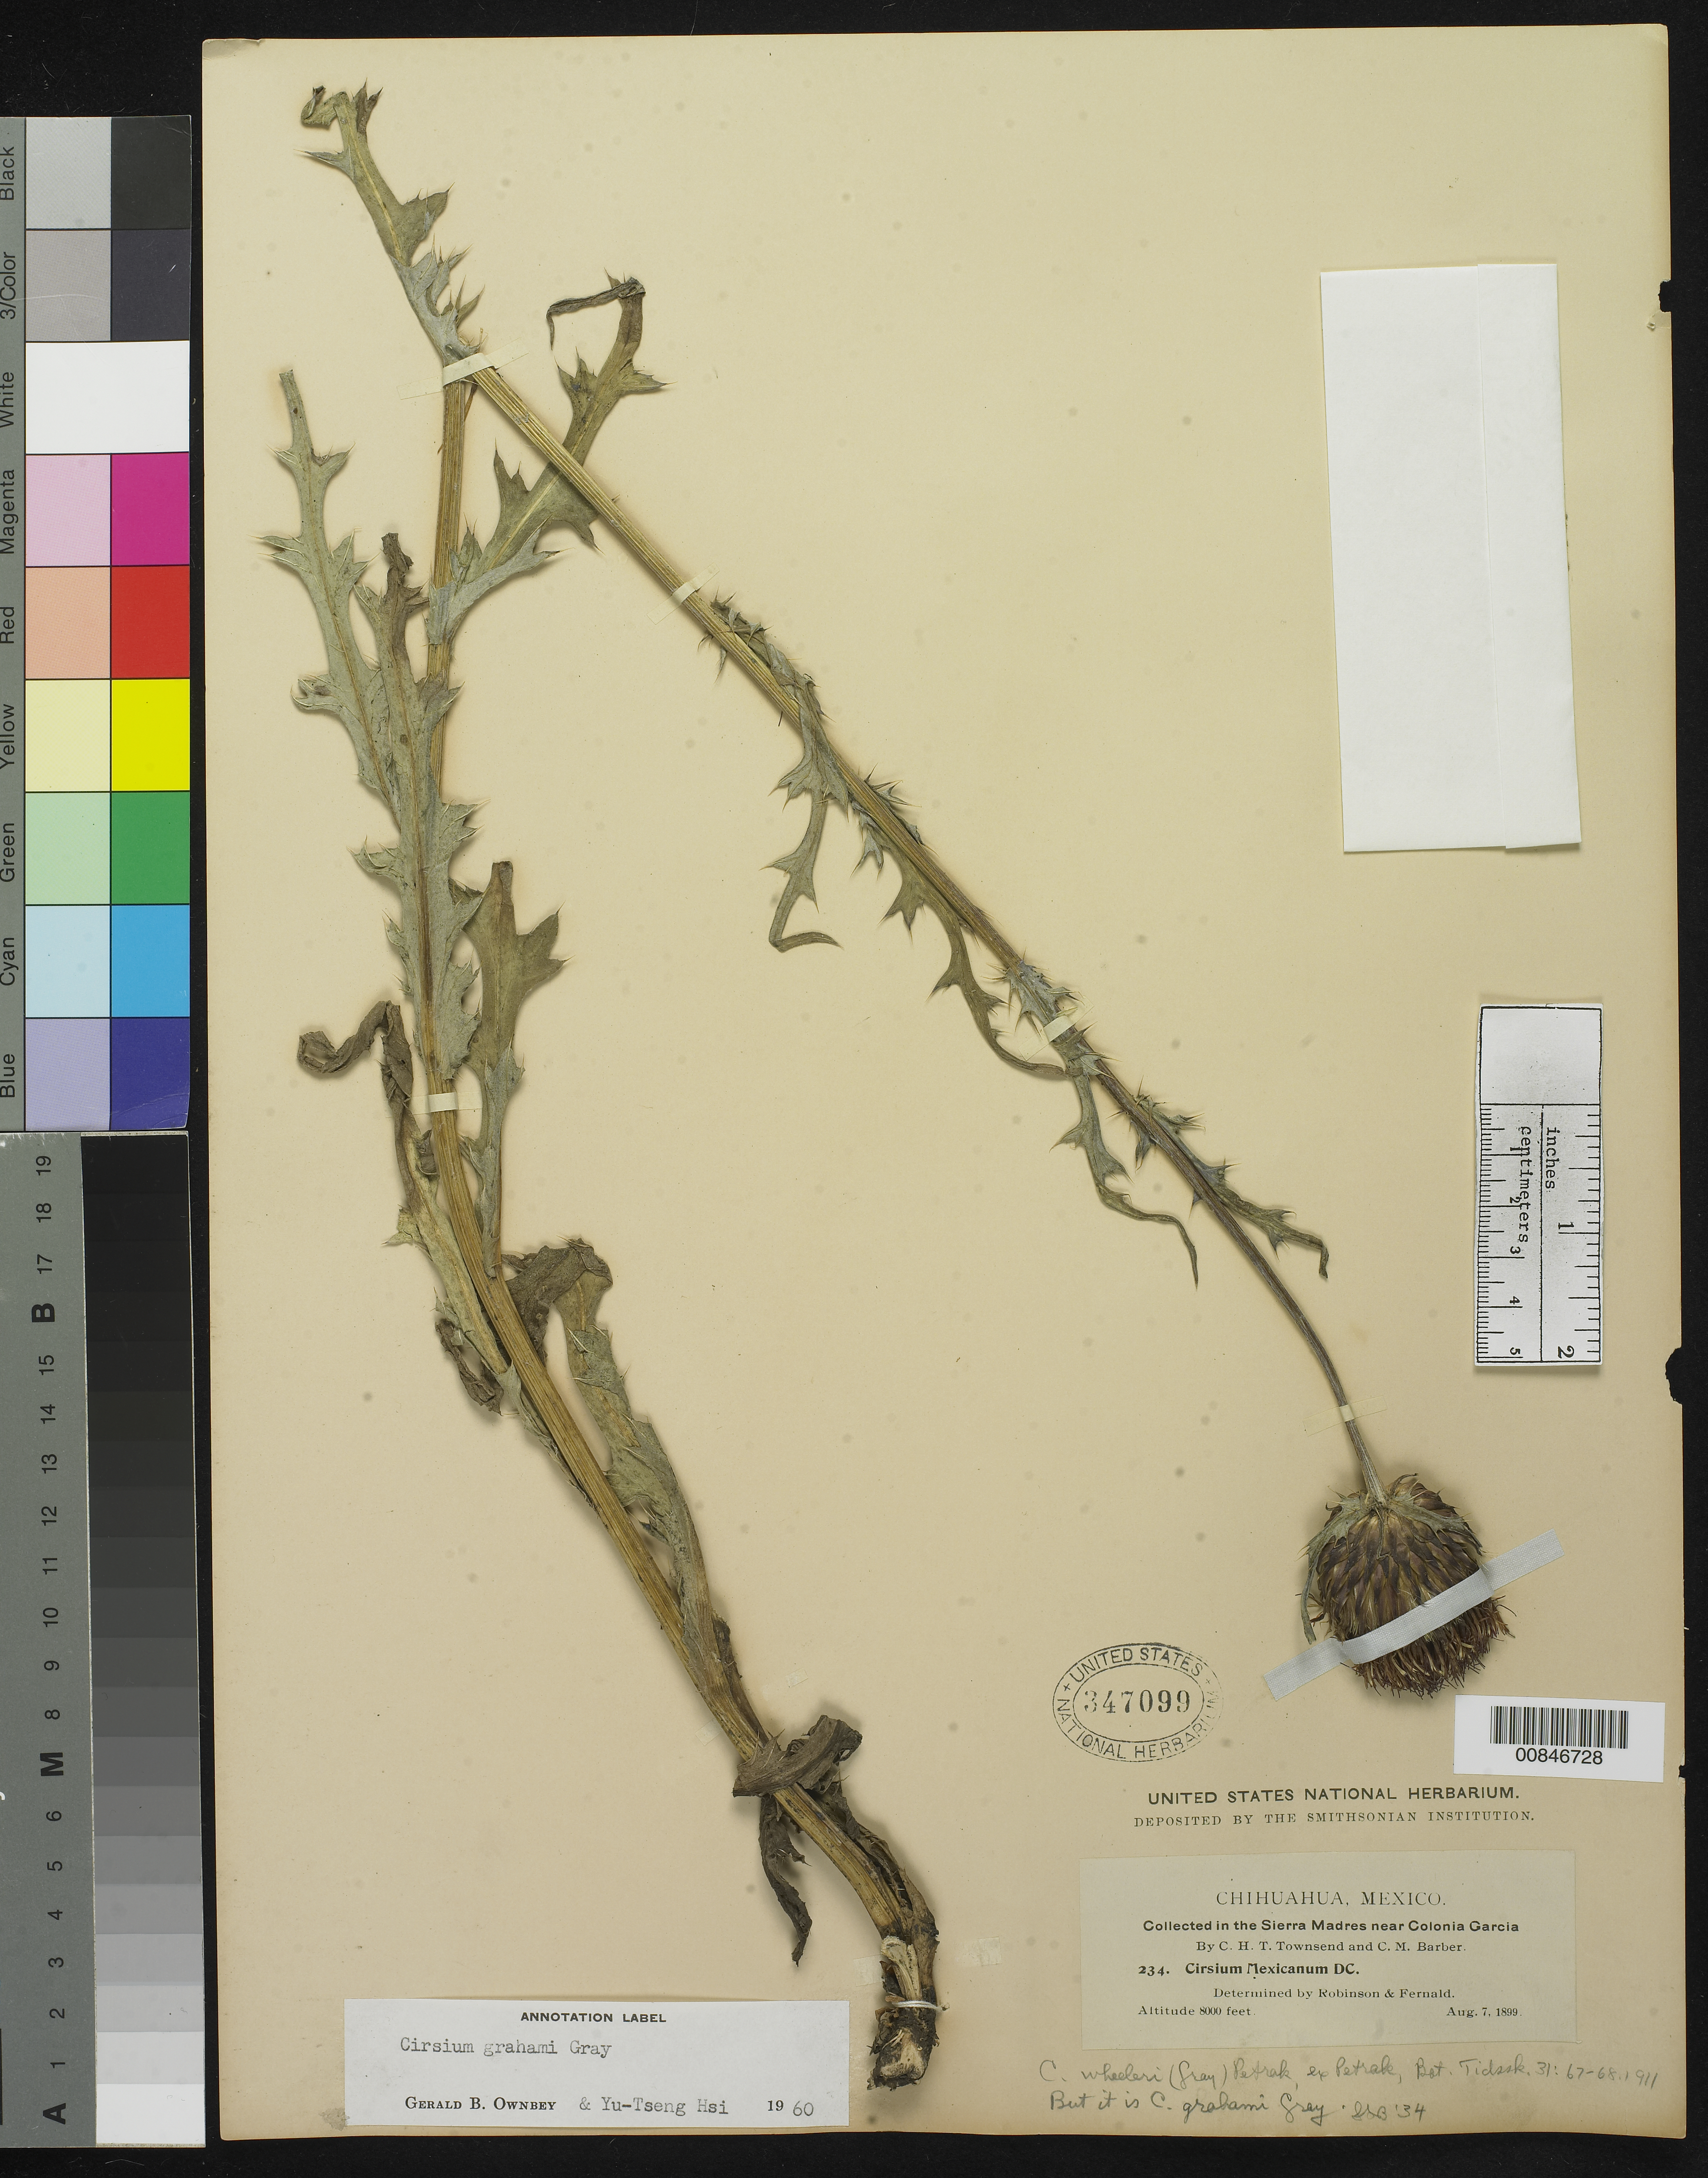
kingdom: Plantae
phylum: Tracheophyta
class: Magnoliopsida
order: Asterales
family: Asteraceae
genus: Cirsium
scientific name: Cirsium grahamii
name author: A. Gray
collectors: C. H. T. Townsend & C. Barber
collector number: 234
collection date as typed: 07 Aug 1899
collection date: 1899-08-07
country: Mexico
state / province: Chihuahua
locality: Sierra Madre near Colonia García, Chihuahua.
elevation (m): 2438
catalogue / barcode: US 347099